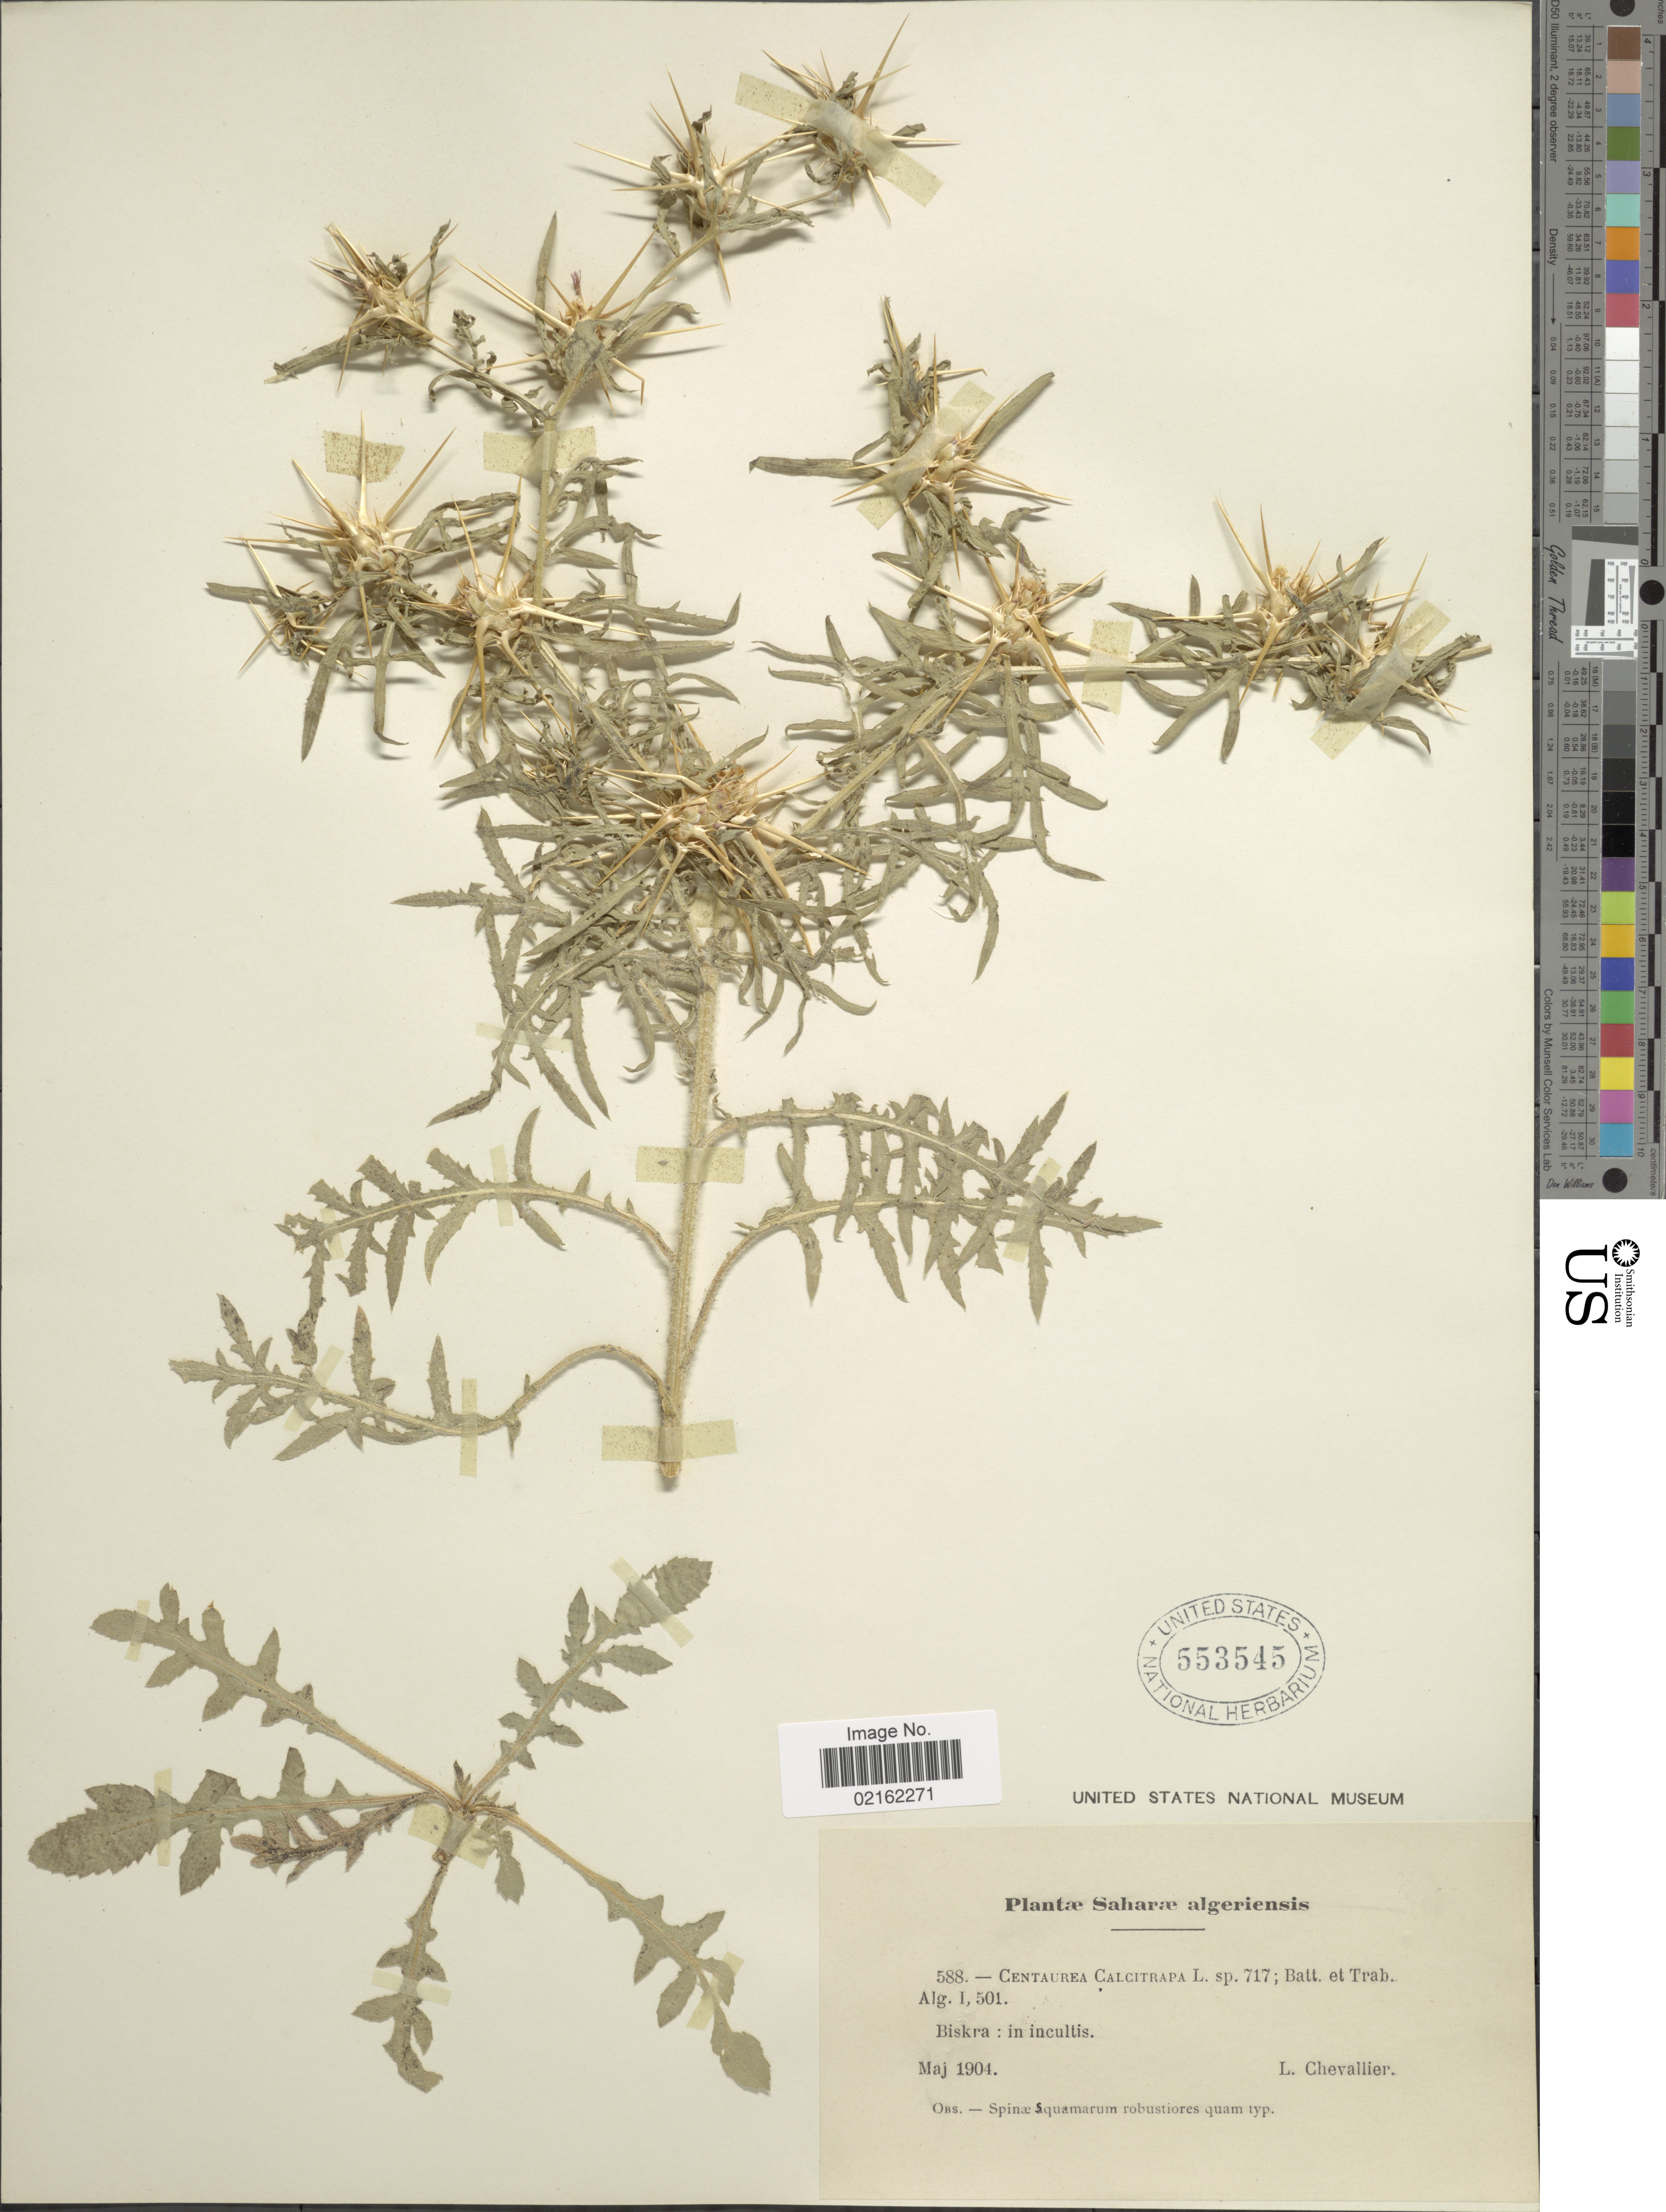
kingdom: Plantae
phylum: Tracheophyta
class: Magnoliopsida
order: Asterales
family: Asteraceae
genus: Centaurea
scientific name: Centaurea calcitrapa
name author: L.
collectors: L. Chevallier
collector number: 588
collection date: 1904-05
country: Algeria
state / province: Biskra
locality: Saharae algeriensis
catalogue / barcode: US 553545